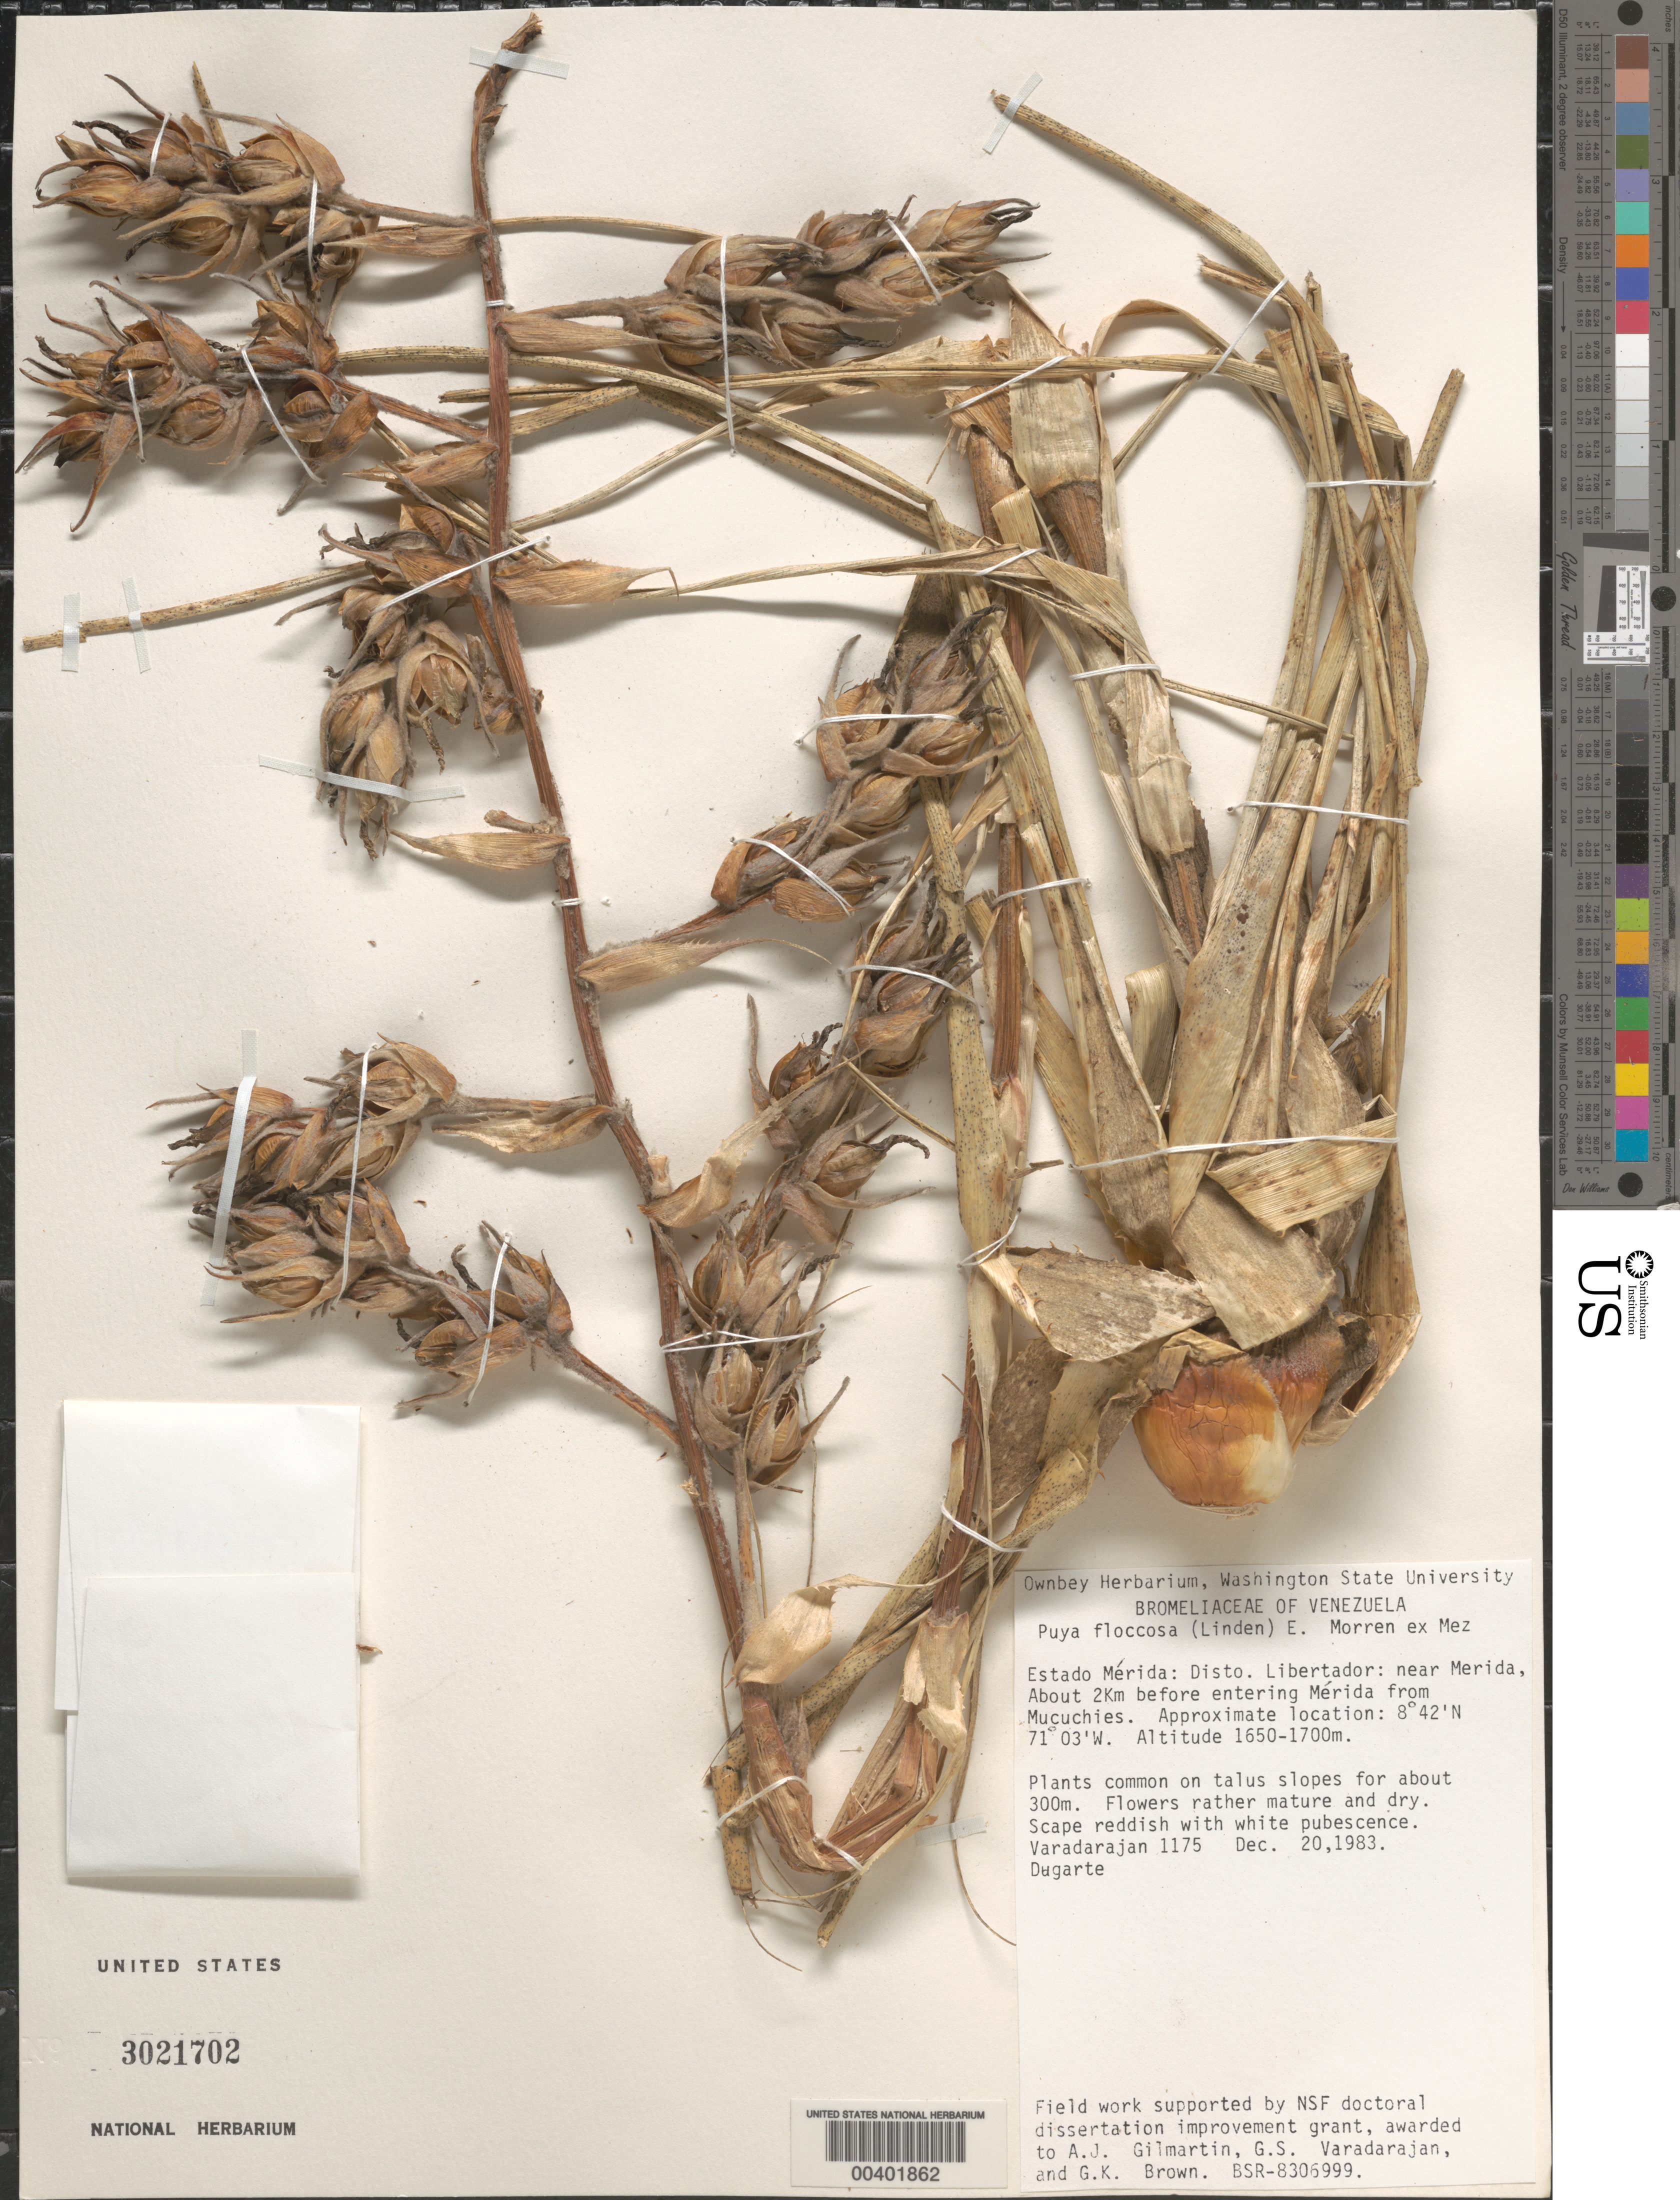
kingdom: Plantae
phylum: Tracheophyta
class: Liliopsida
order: Poales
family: Bromeliaceae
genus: Puya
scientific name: Puya floccosa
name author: (Linden) É. Morren ex Mez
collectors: G. S. Varadarajan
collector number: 1175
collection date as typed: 20 Dec 1983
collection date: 1983-12-20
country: Venezuela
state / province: Mérida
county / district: Libertador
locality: Near Mérida, about 2Km before entering Mérida from Mucuchies. Merida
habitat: Talus slopes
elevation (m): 1650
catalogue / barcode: US 3021702